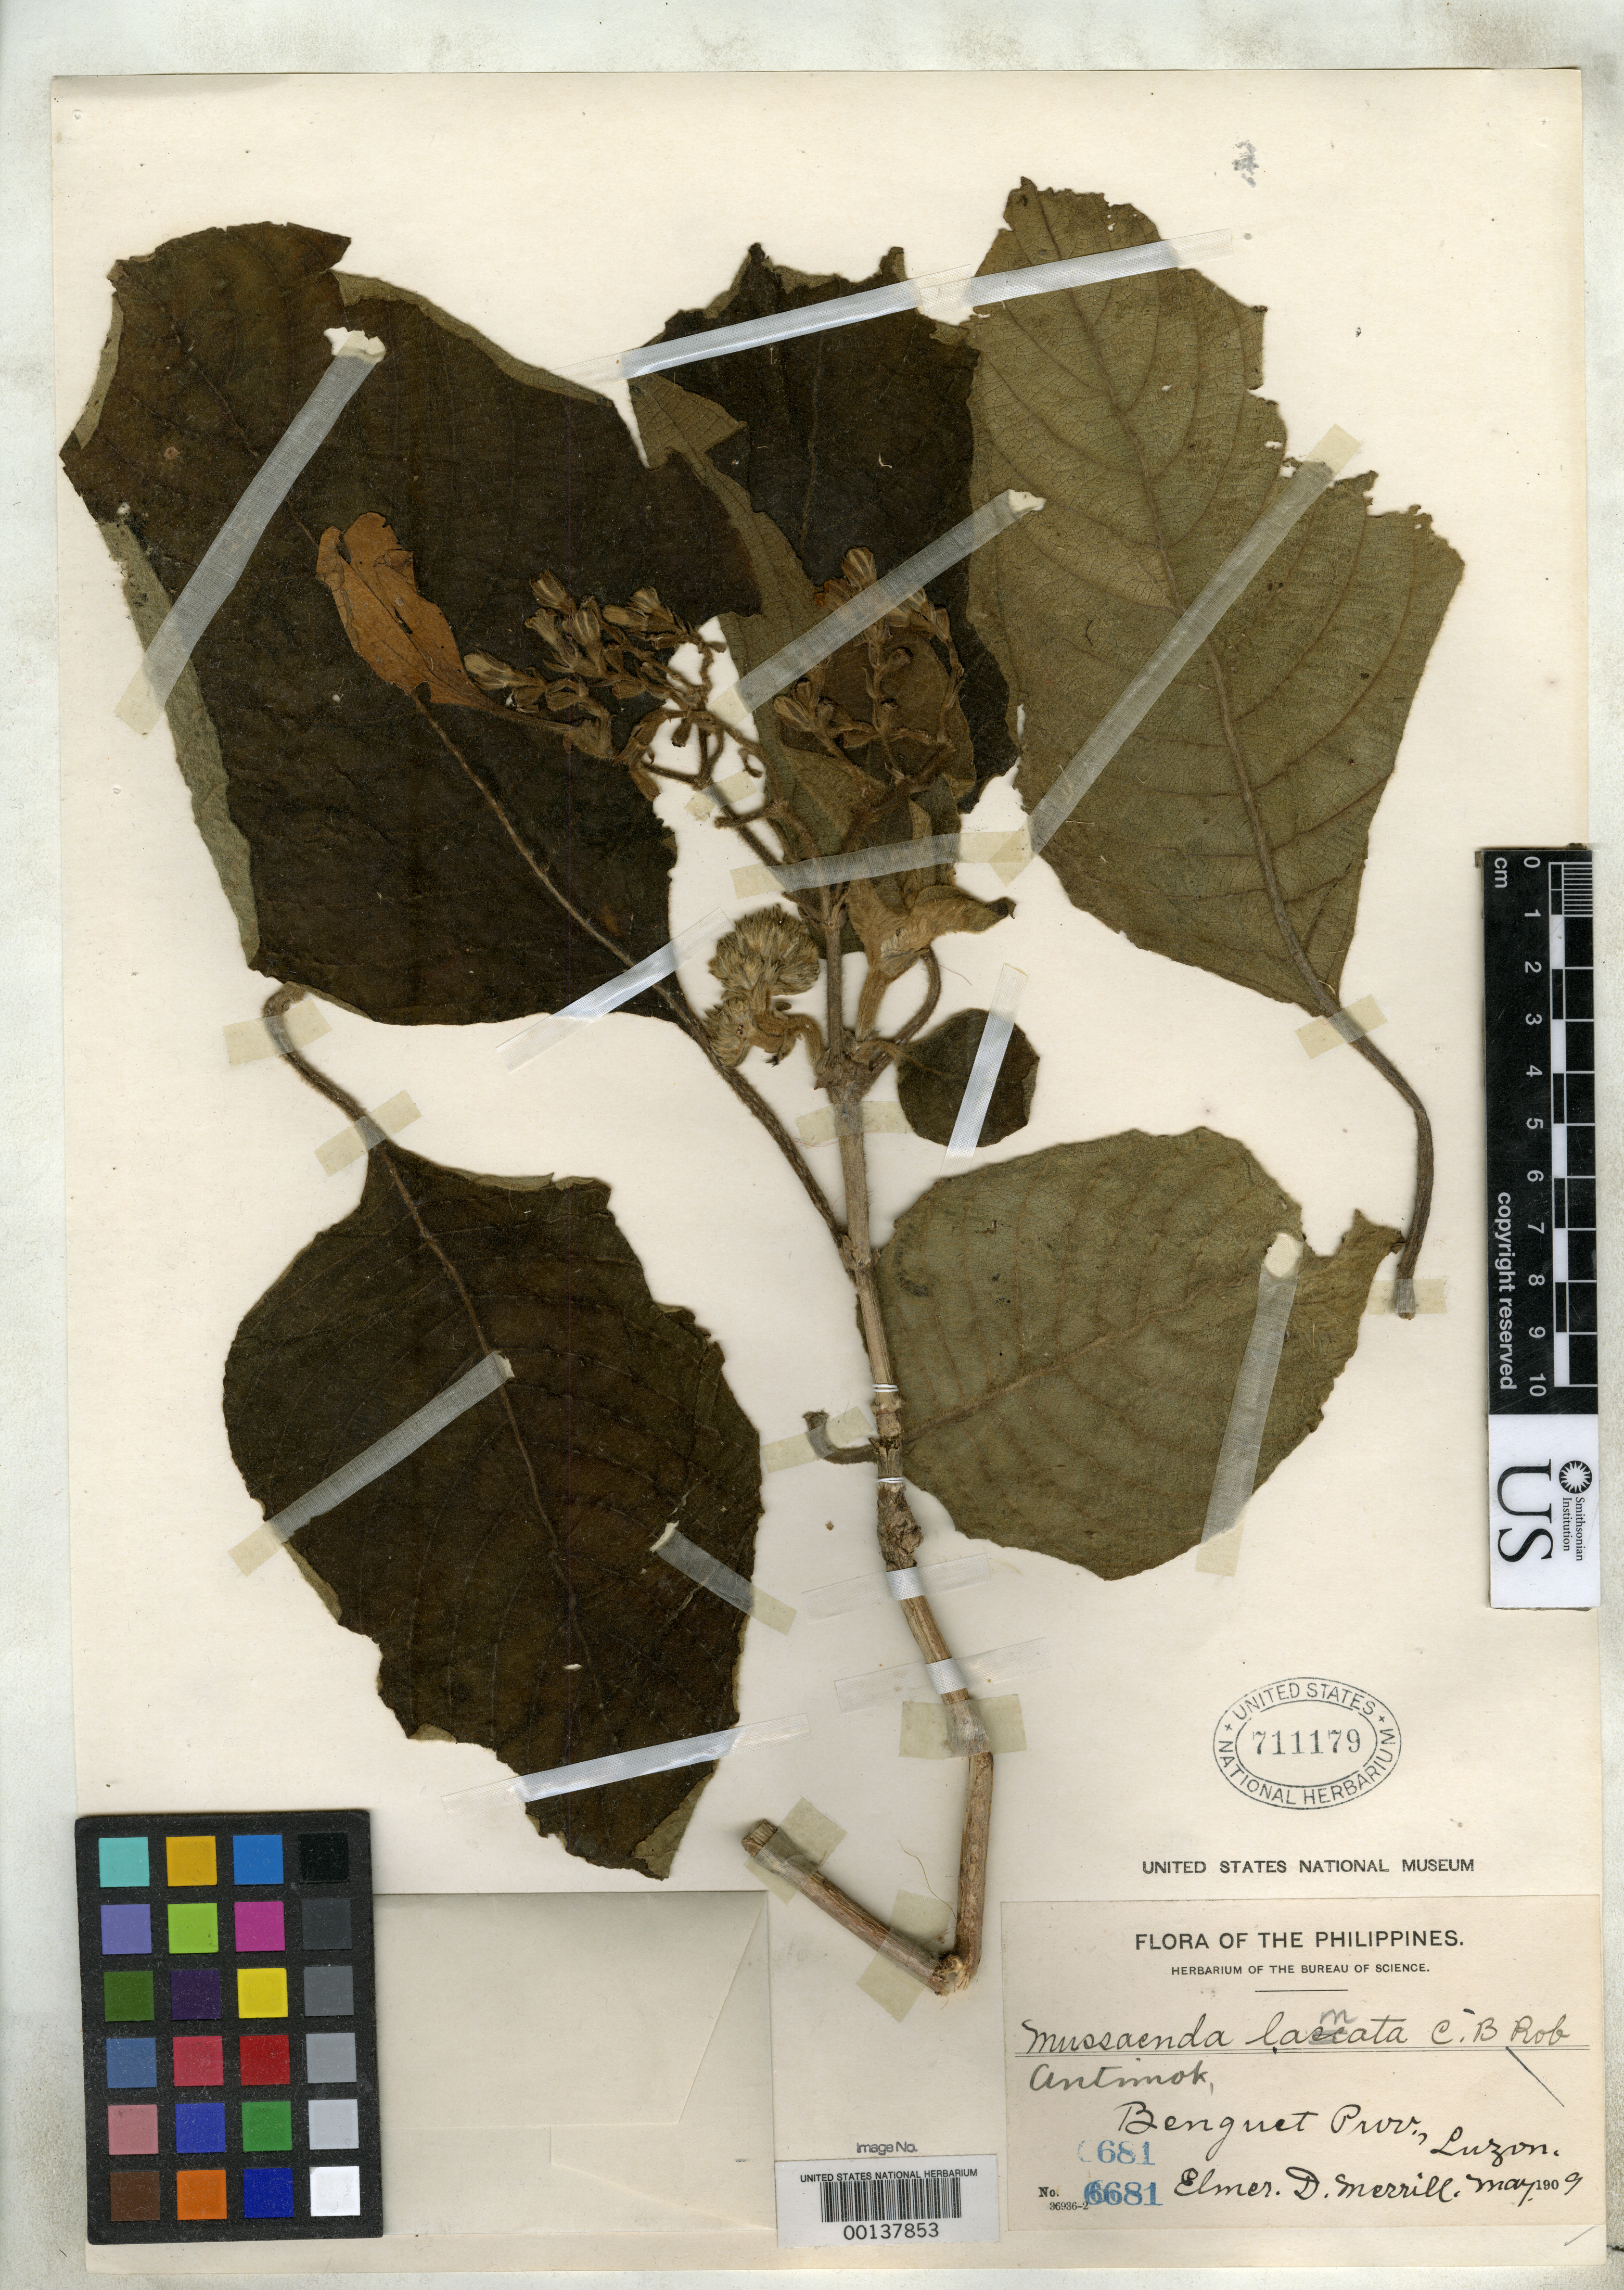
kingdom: Plantae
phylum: Tracheophyta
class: Magnoliopsida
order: Gentianales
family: Rubiaceae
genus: Mussaenda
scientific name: Mussaenda lanata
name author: C.B. Rob.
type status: Isotype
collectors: E. D. Merrill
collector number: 6681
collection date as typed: May 1909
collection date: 1909-05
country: Philippines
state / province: Cordillera (Administrative Region)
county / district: Benguet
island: Luzon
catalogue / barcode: US 711179